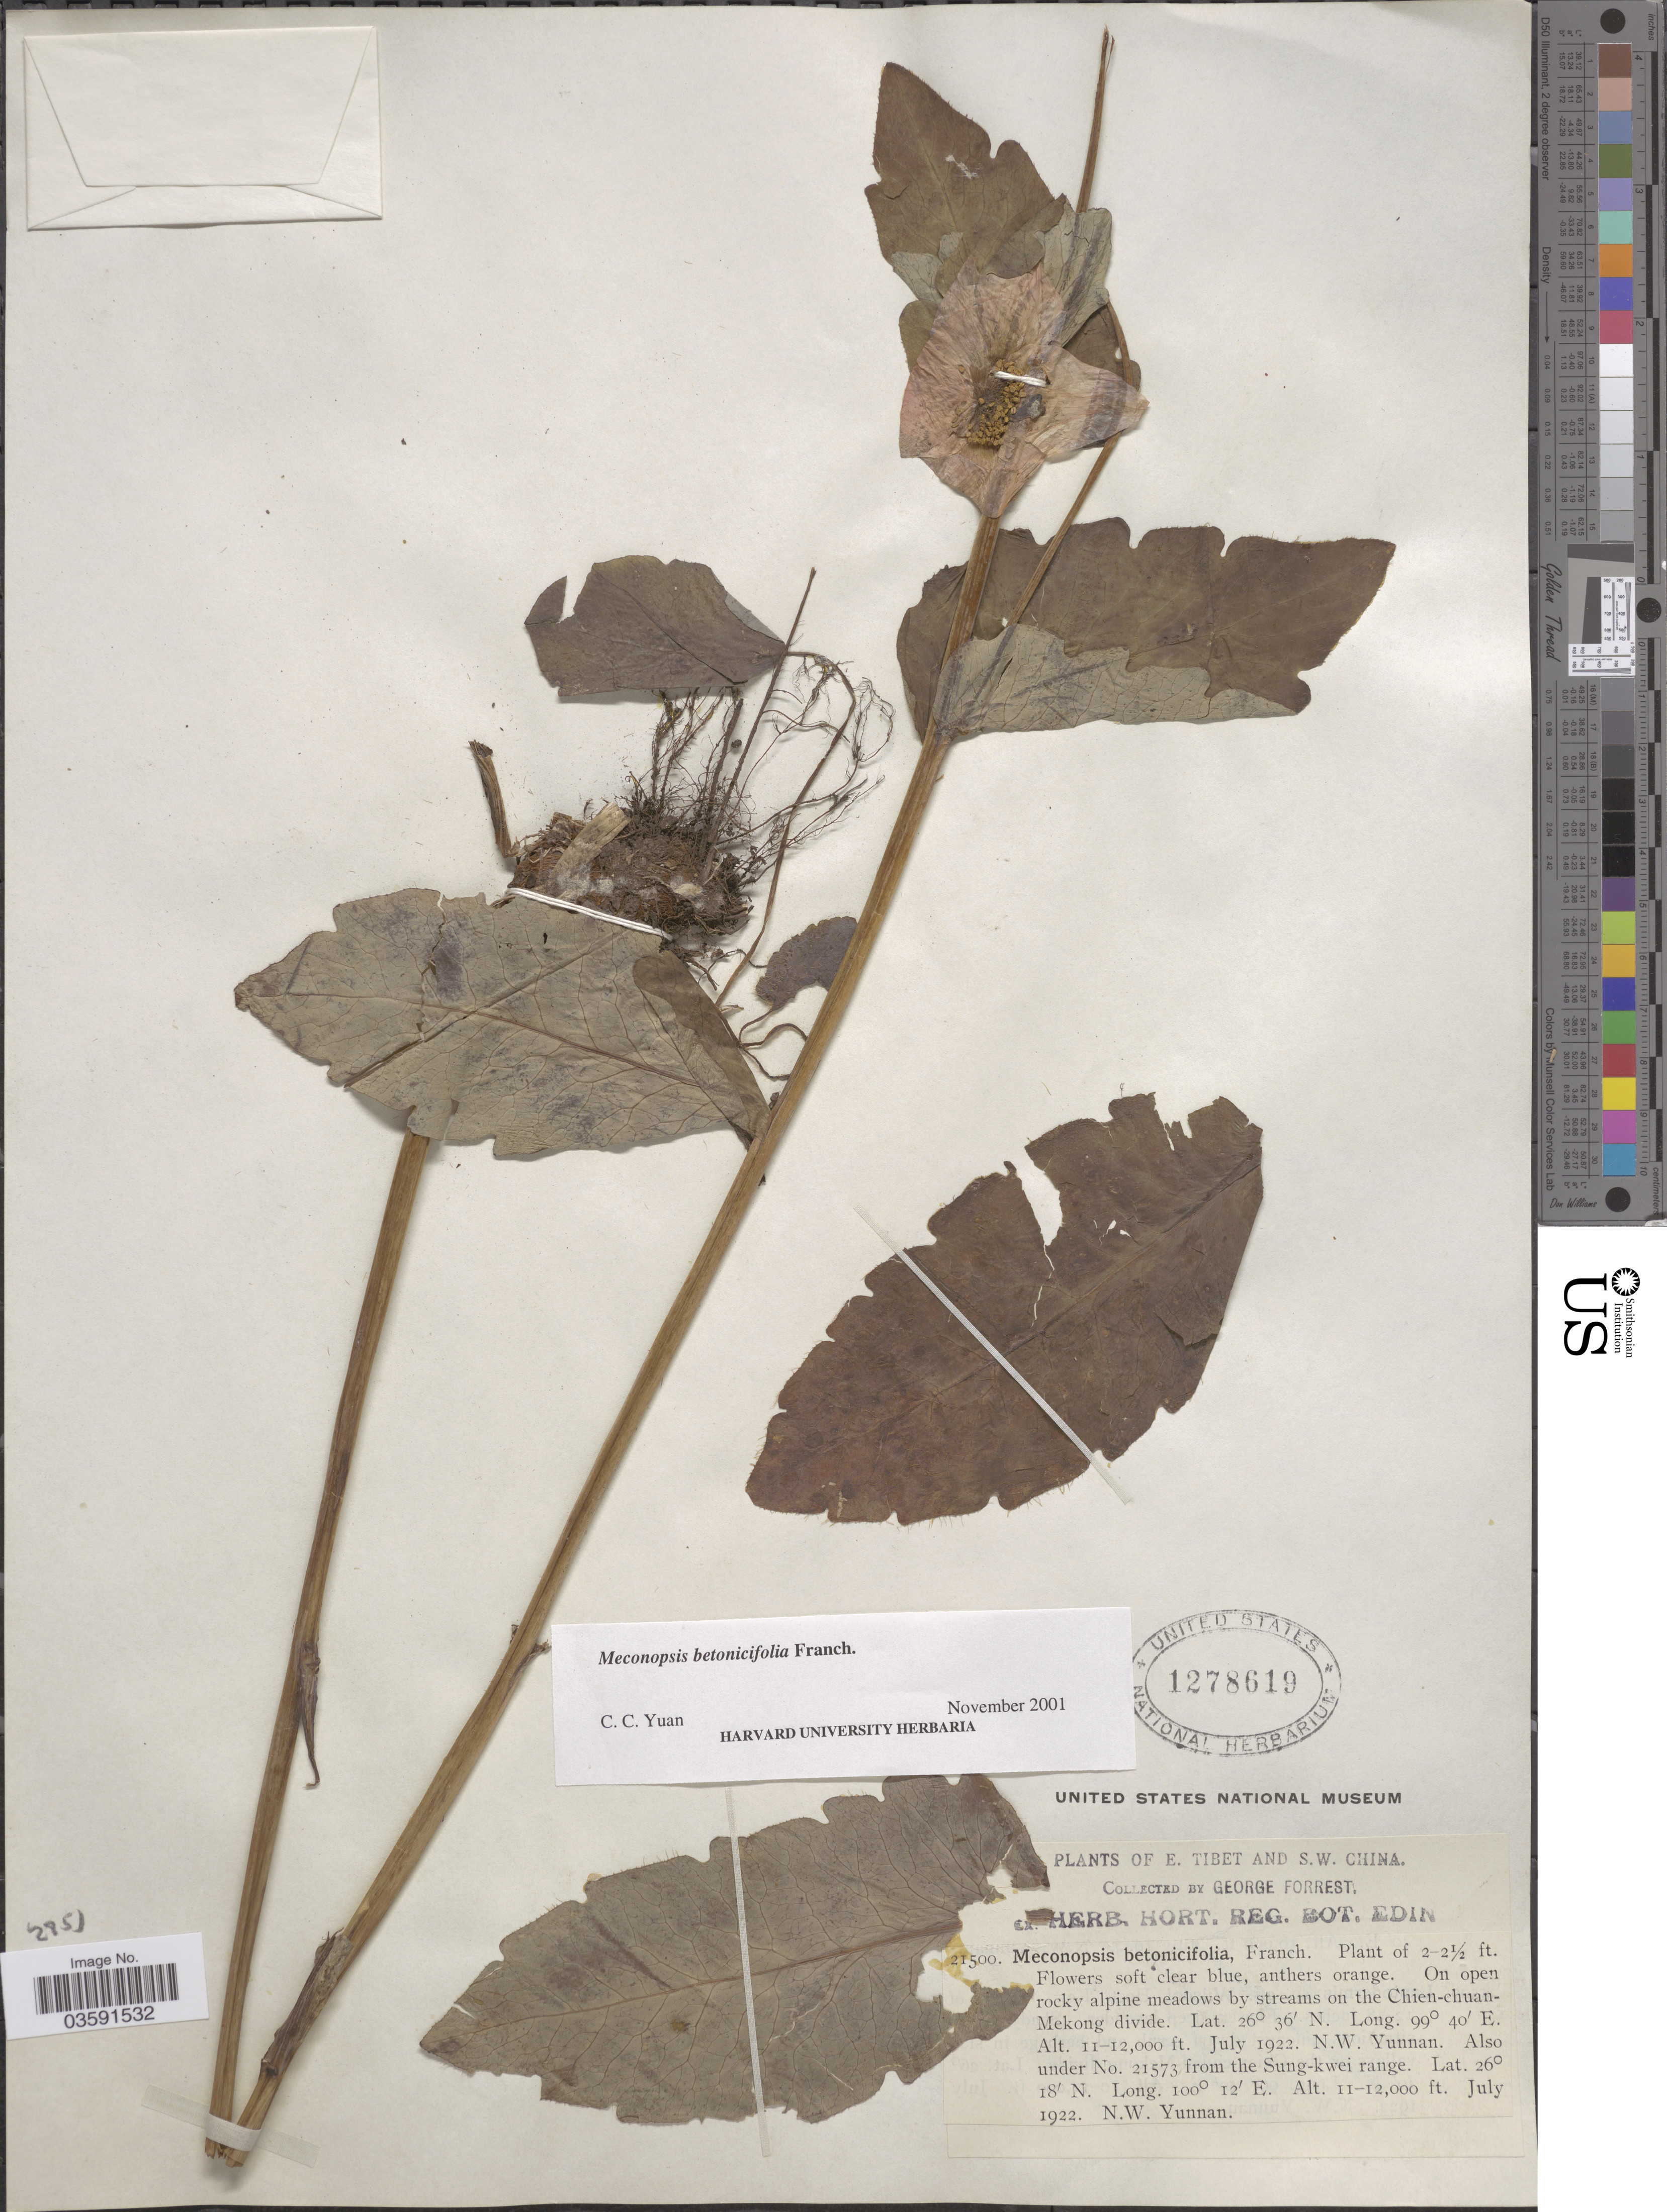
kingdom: Plantae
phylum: Tracheophyta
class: Magnoliopsida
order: Ranunculales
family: Papaveraceae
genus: Meconopsis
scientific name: Meconopsis betonicifolia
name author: Franch.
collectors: G. Forrest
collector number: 21500/ 21573?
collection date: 1922-07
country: China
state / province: Yunnan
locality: S. W. China. On the Chien-chuan-Mekong divide. N. W. Yunnan Sung-kwei range.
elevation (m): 3353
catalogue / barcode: US 1278619